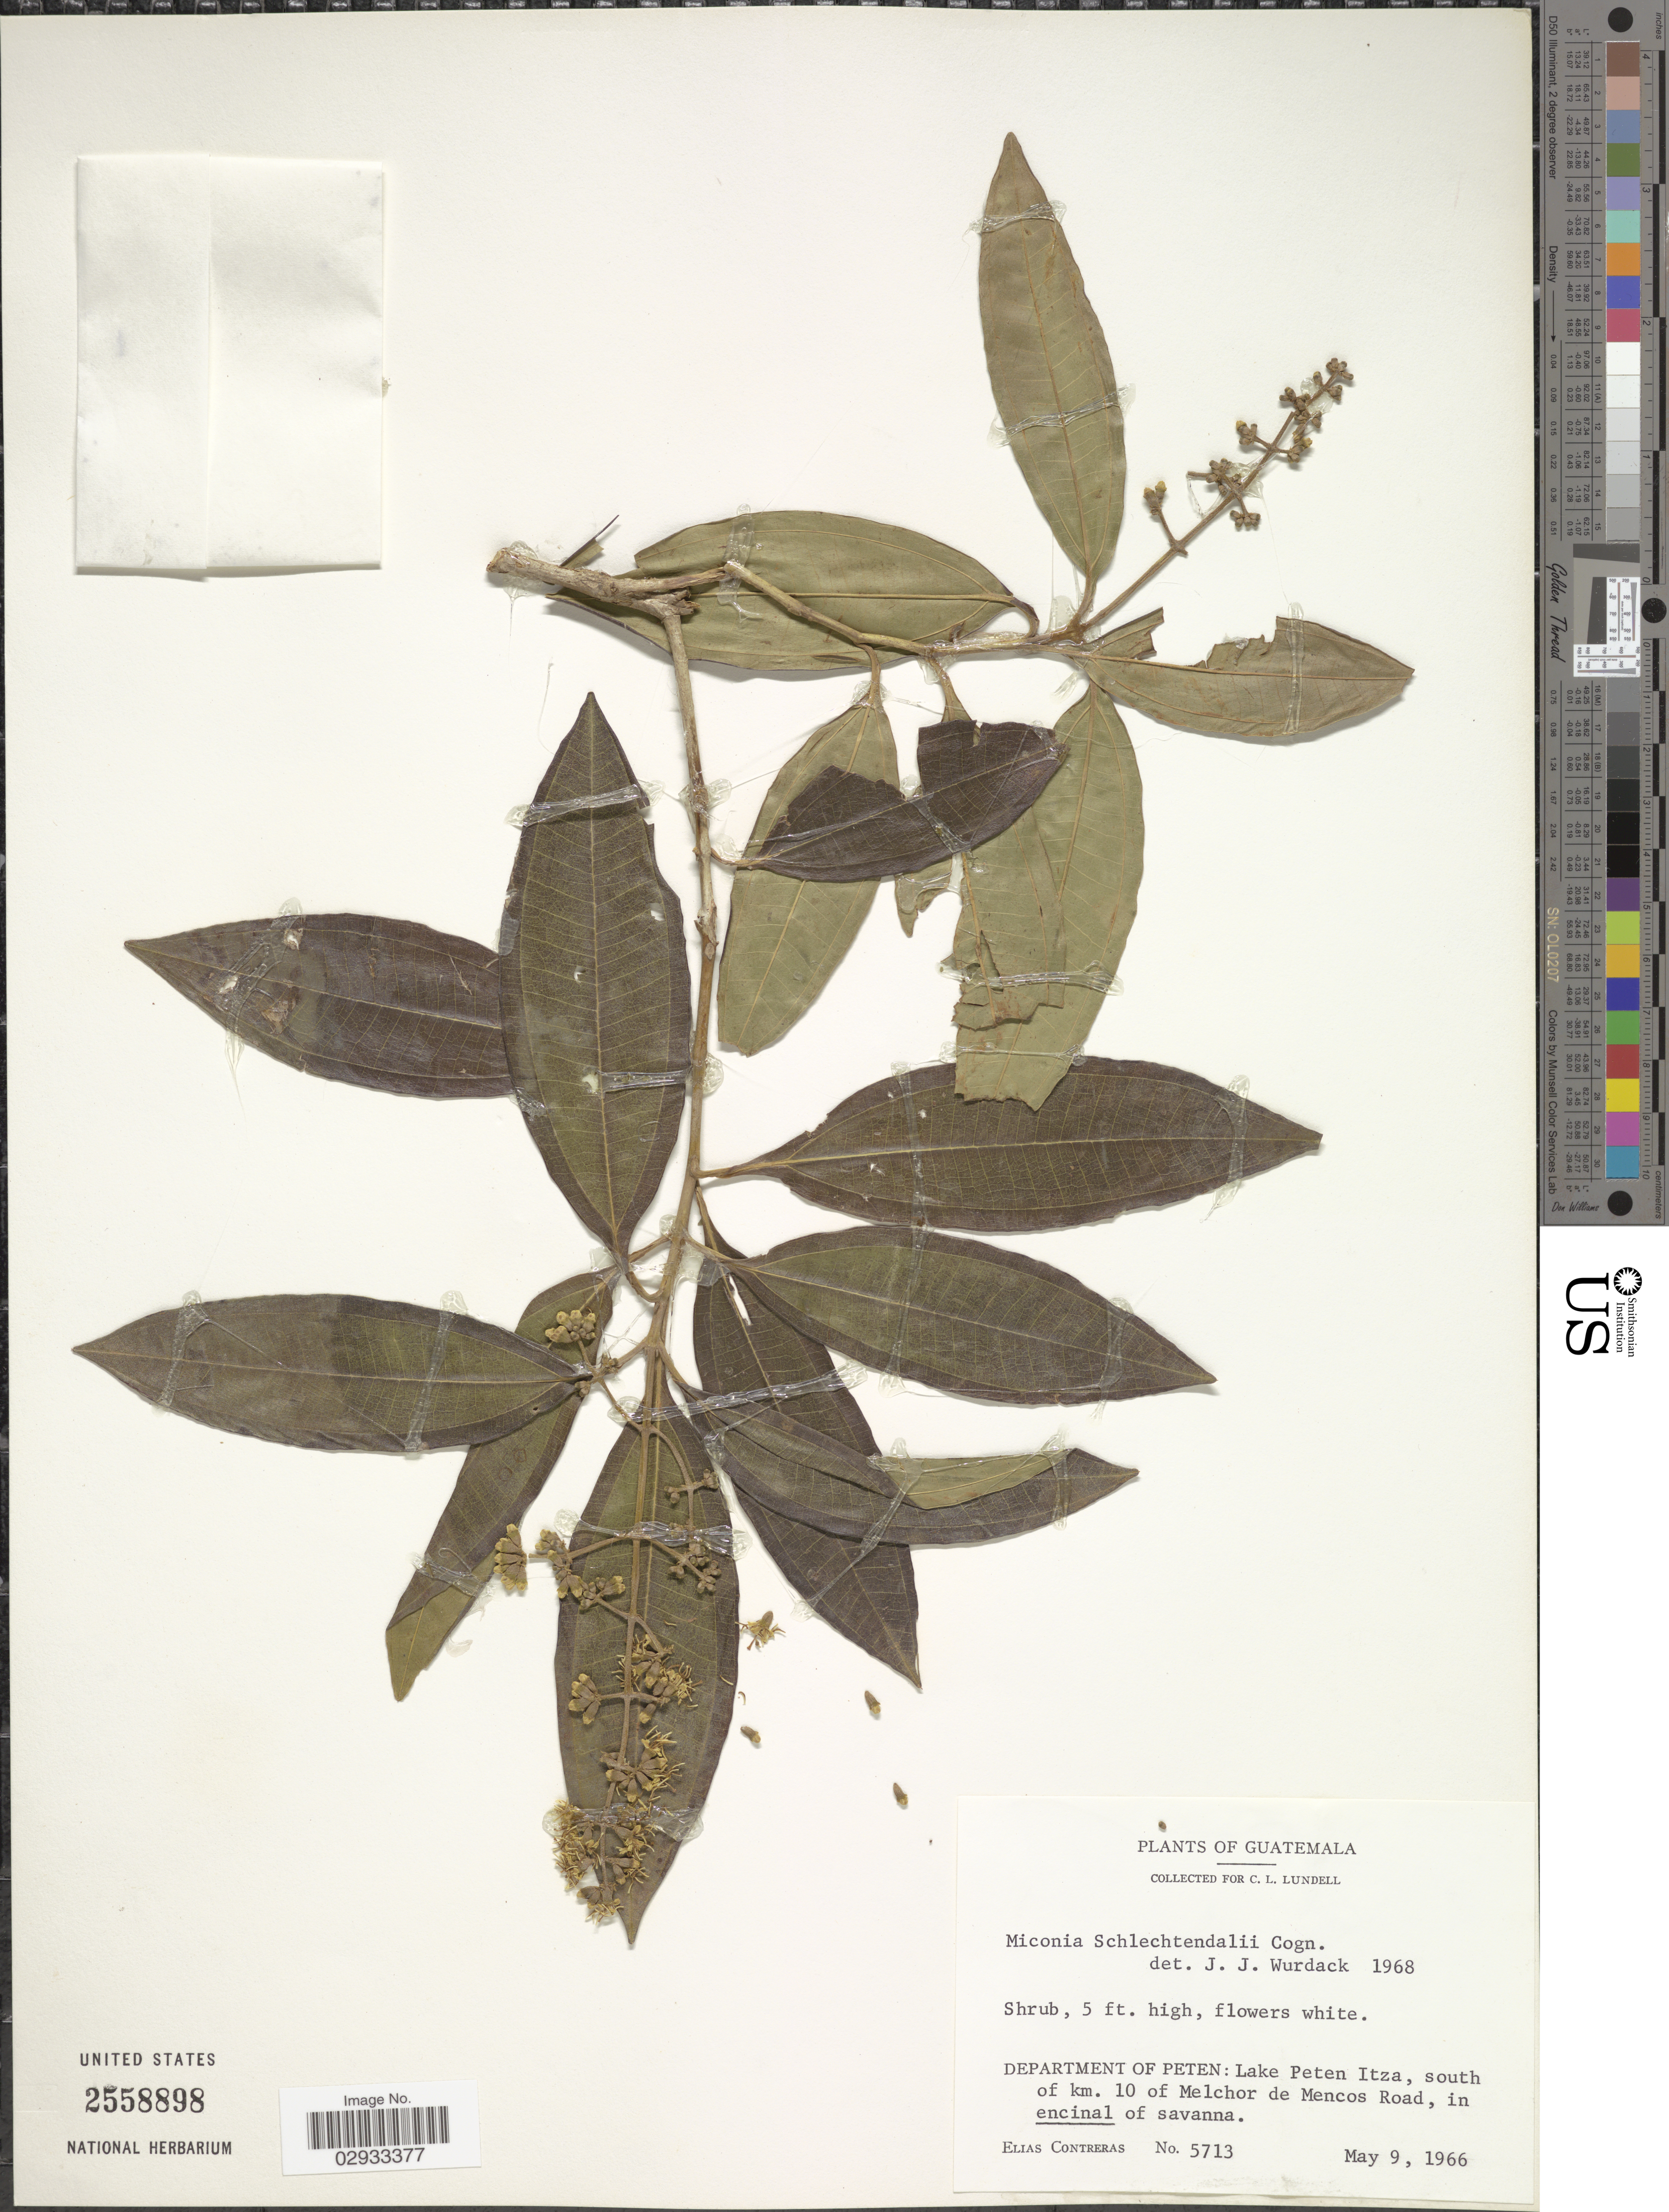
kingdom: Plantae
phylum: Tracheophyta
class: Magnoliopsida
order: Myrtales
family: Melastomataceae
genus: Miconia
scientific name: Miconia schlechtendalii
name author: Cogn. in DC.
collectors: E. Contreras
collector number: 5713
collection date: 1966-05-09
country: Guatemala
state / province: El Petén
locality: Department of Peten: Lake Peten Itza, south of km. 10 of Melchor de Mencos Road.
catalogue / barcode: US 2558898